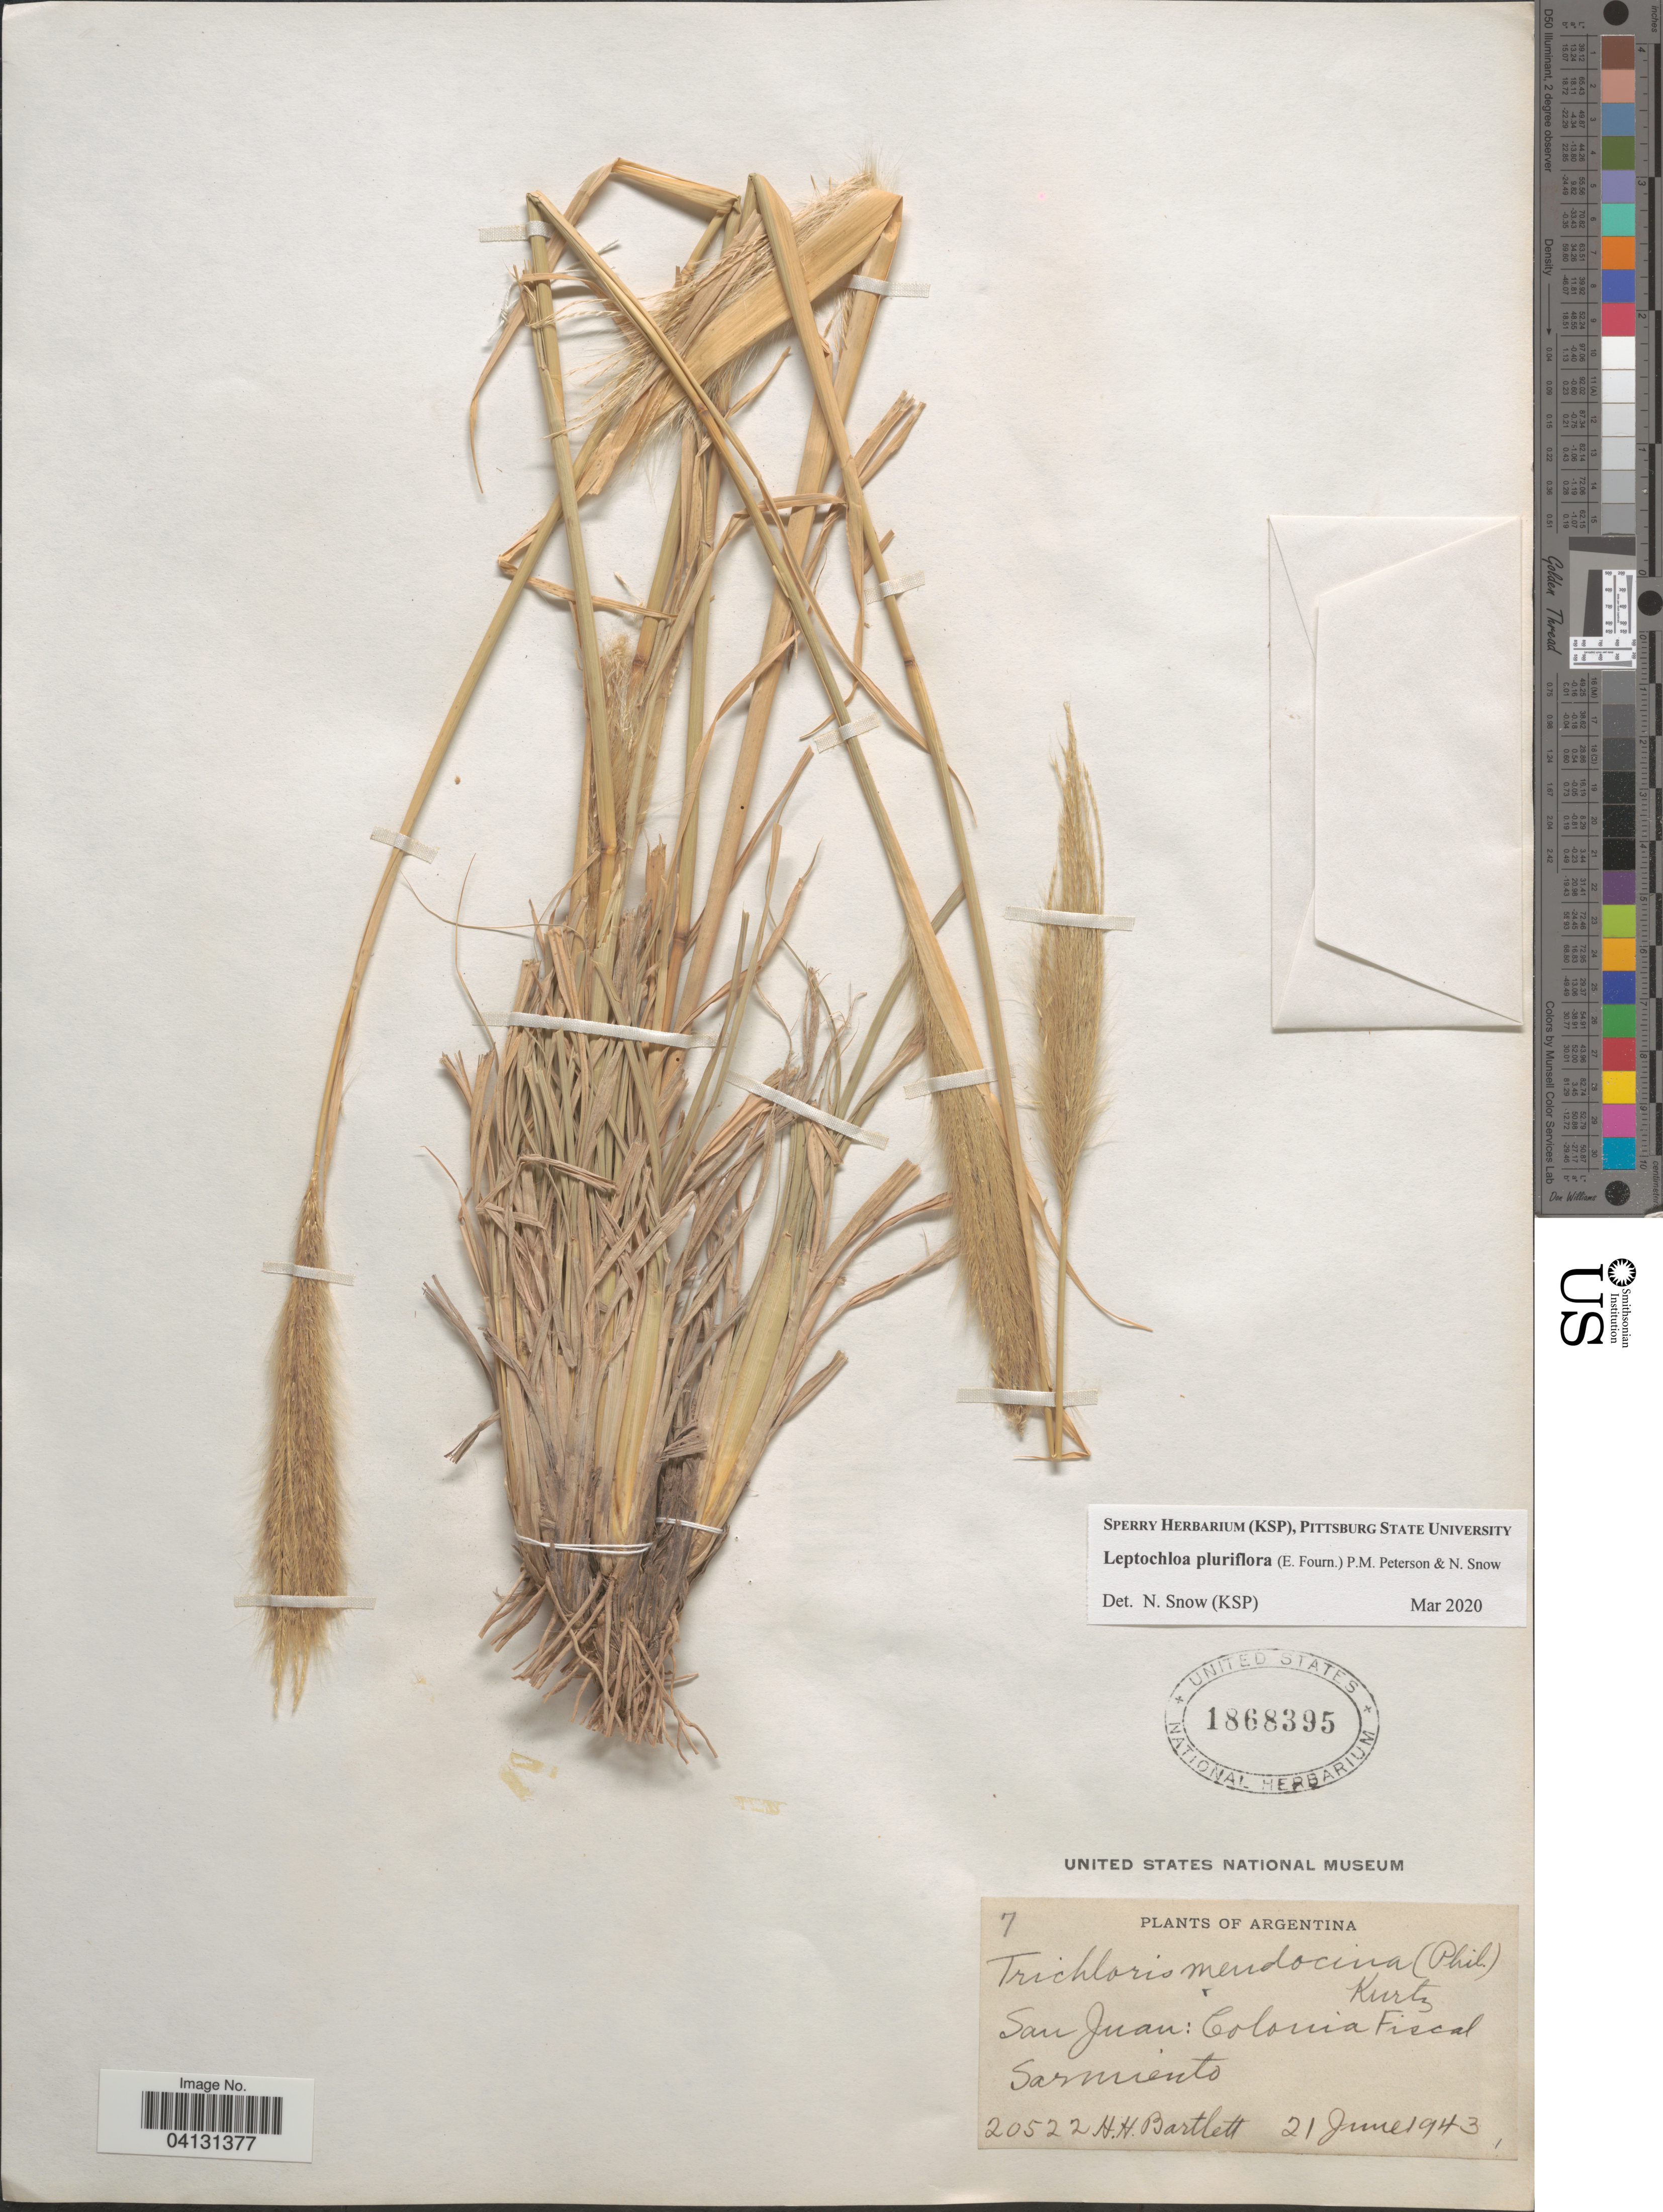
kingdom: Plantae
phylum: Tracheophyta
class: Liliopsida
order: Poales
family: Poaceae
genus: Leptochloa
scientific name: Leptochloa pluriflora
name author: (E. Fourn.) P.M. Peterson & N. Snow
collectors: H. H. Bartlett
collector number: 20522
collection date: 1943-06-21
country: Argentina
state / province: San Juan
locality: Colonia Fiscal Sarmiento.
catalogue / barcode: US 1868395